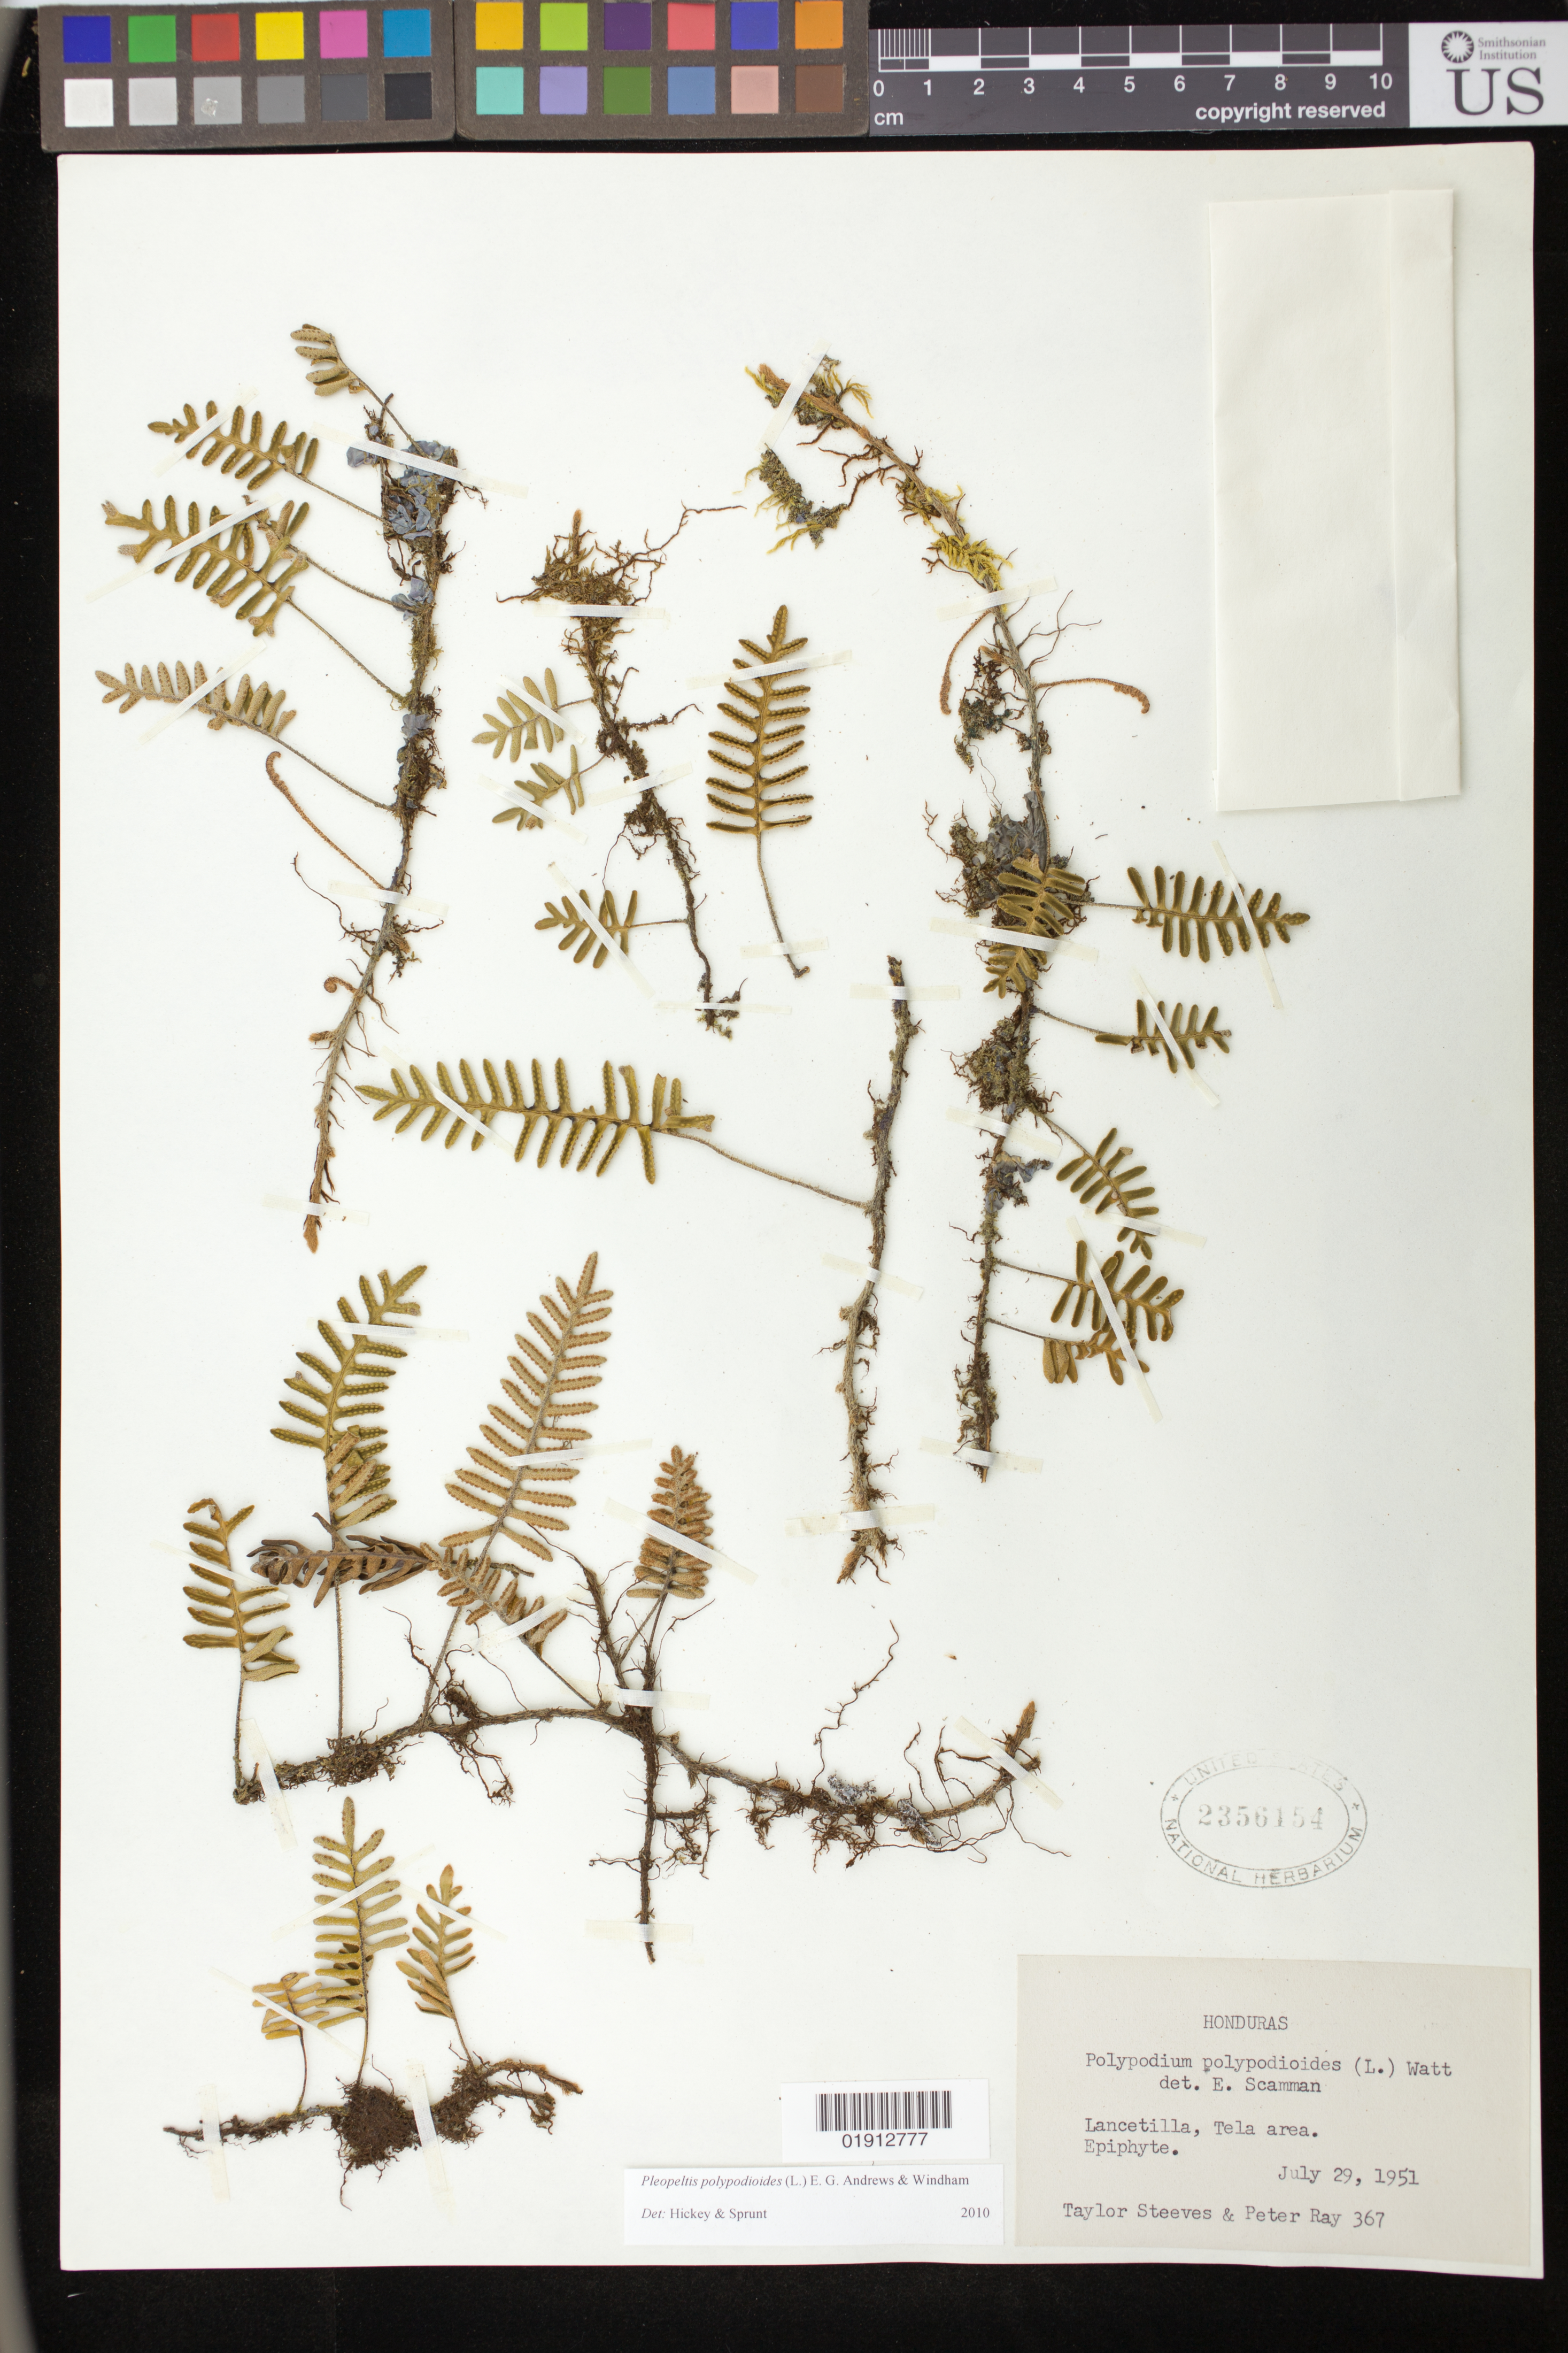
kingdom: Plantae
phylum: Tracheophyta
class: Polypodiopsida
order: Polypodiales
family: Polypodiaceae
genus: Pleopeltis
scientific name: Pleopeltis polypodioides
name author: (L.) E.G. Andrews & Windham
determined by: Hickey, R. J.; Sprunt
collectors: T. Steeves & P. Ray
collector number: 367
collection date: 1951-07-29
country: Honduras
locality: Lancetilla, Tela area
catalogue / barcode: US 2356154